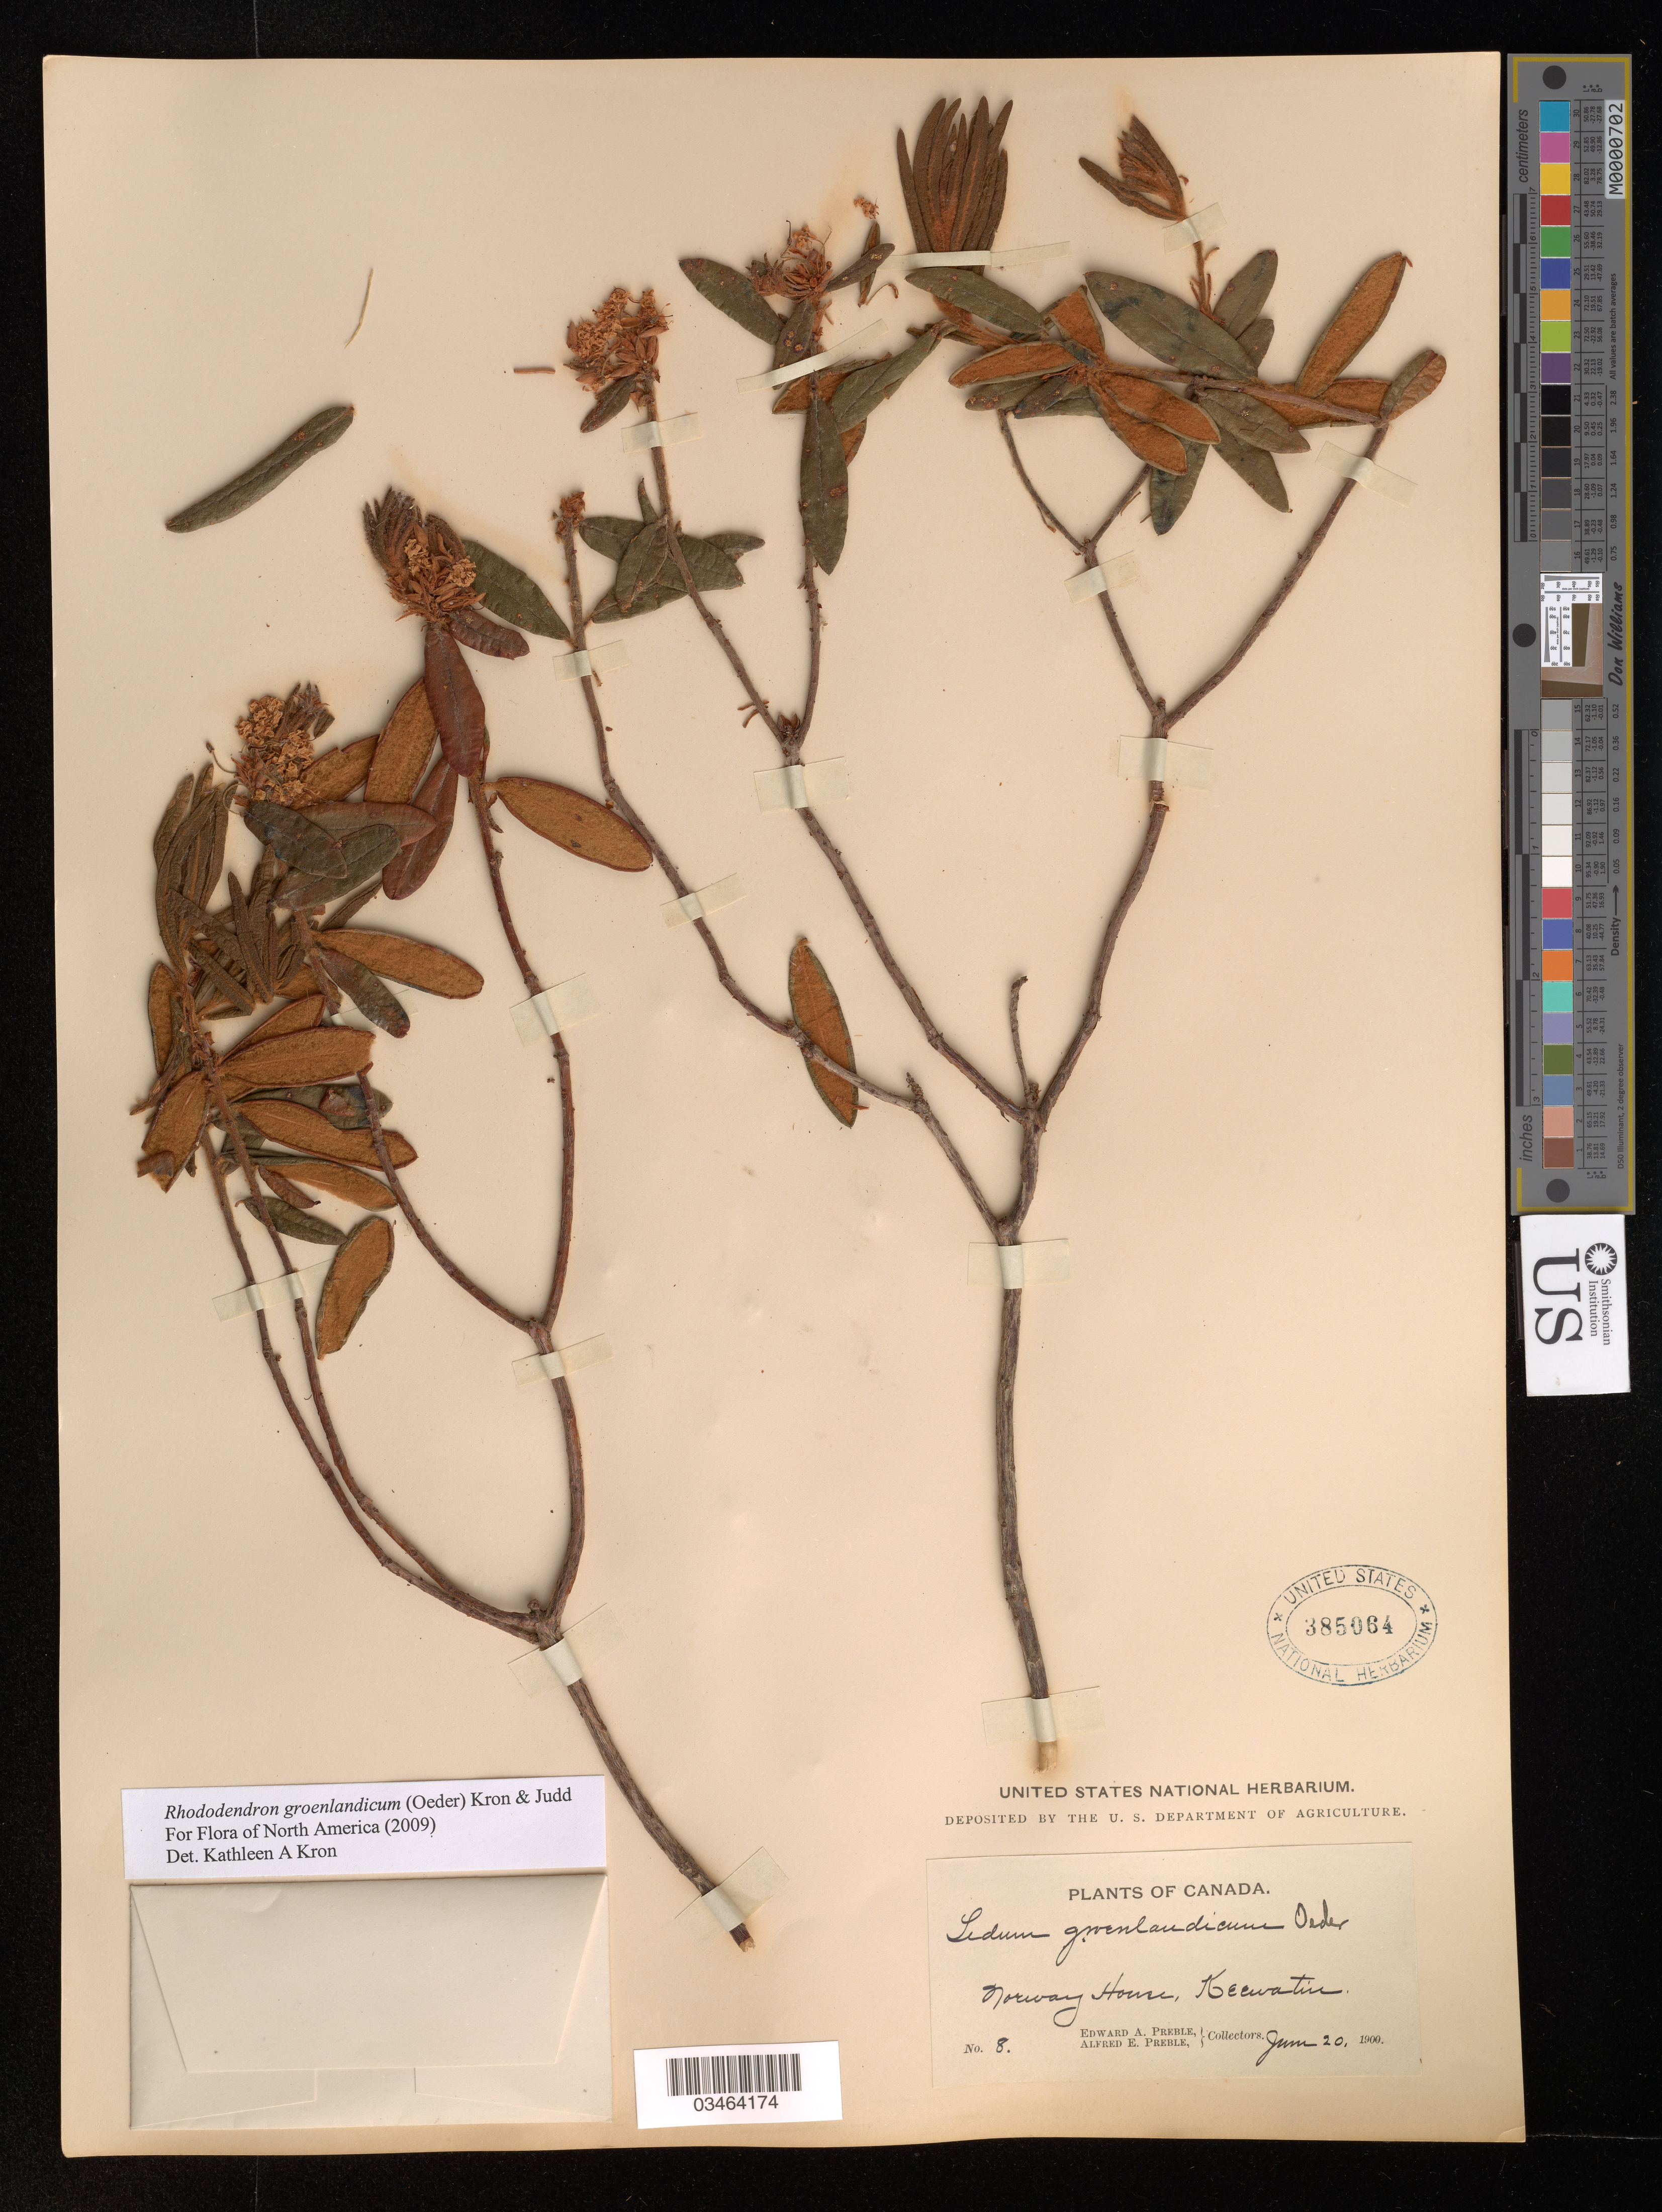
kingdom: Plantae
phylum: Tracheophyta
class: Magnoliopsida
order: Ericales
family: Ericaceae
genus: Rhododendron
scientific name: Rhododendron groenlandicum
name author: (Oeder) Kron & Judd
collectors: E. Preble & A. Preble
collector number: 8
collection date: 1900-06-20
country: Canada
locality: Norway House, Keewatin.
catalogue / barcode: US 385064